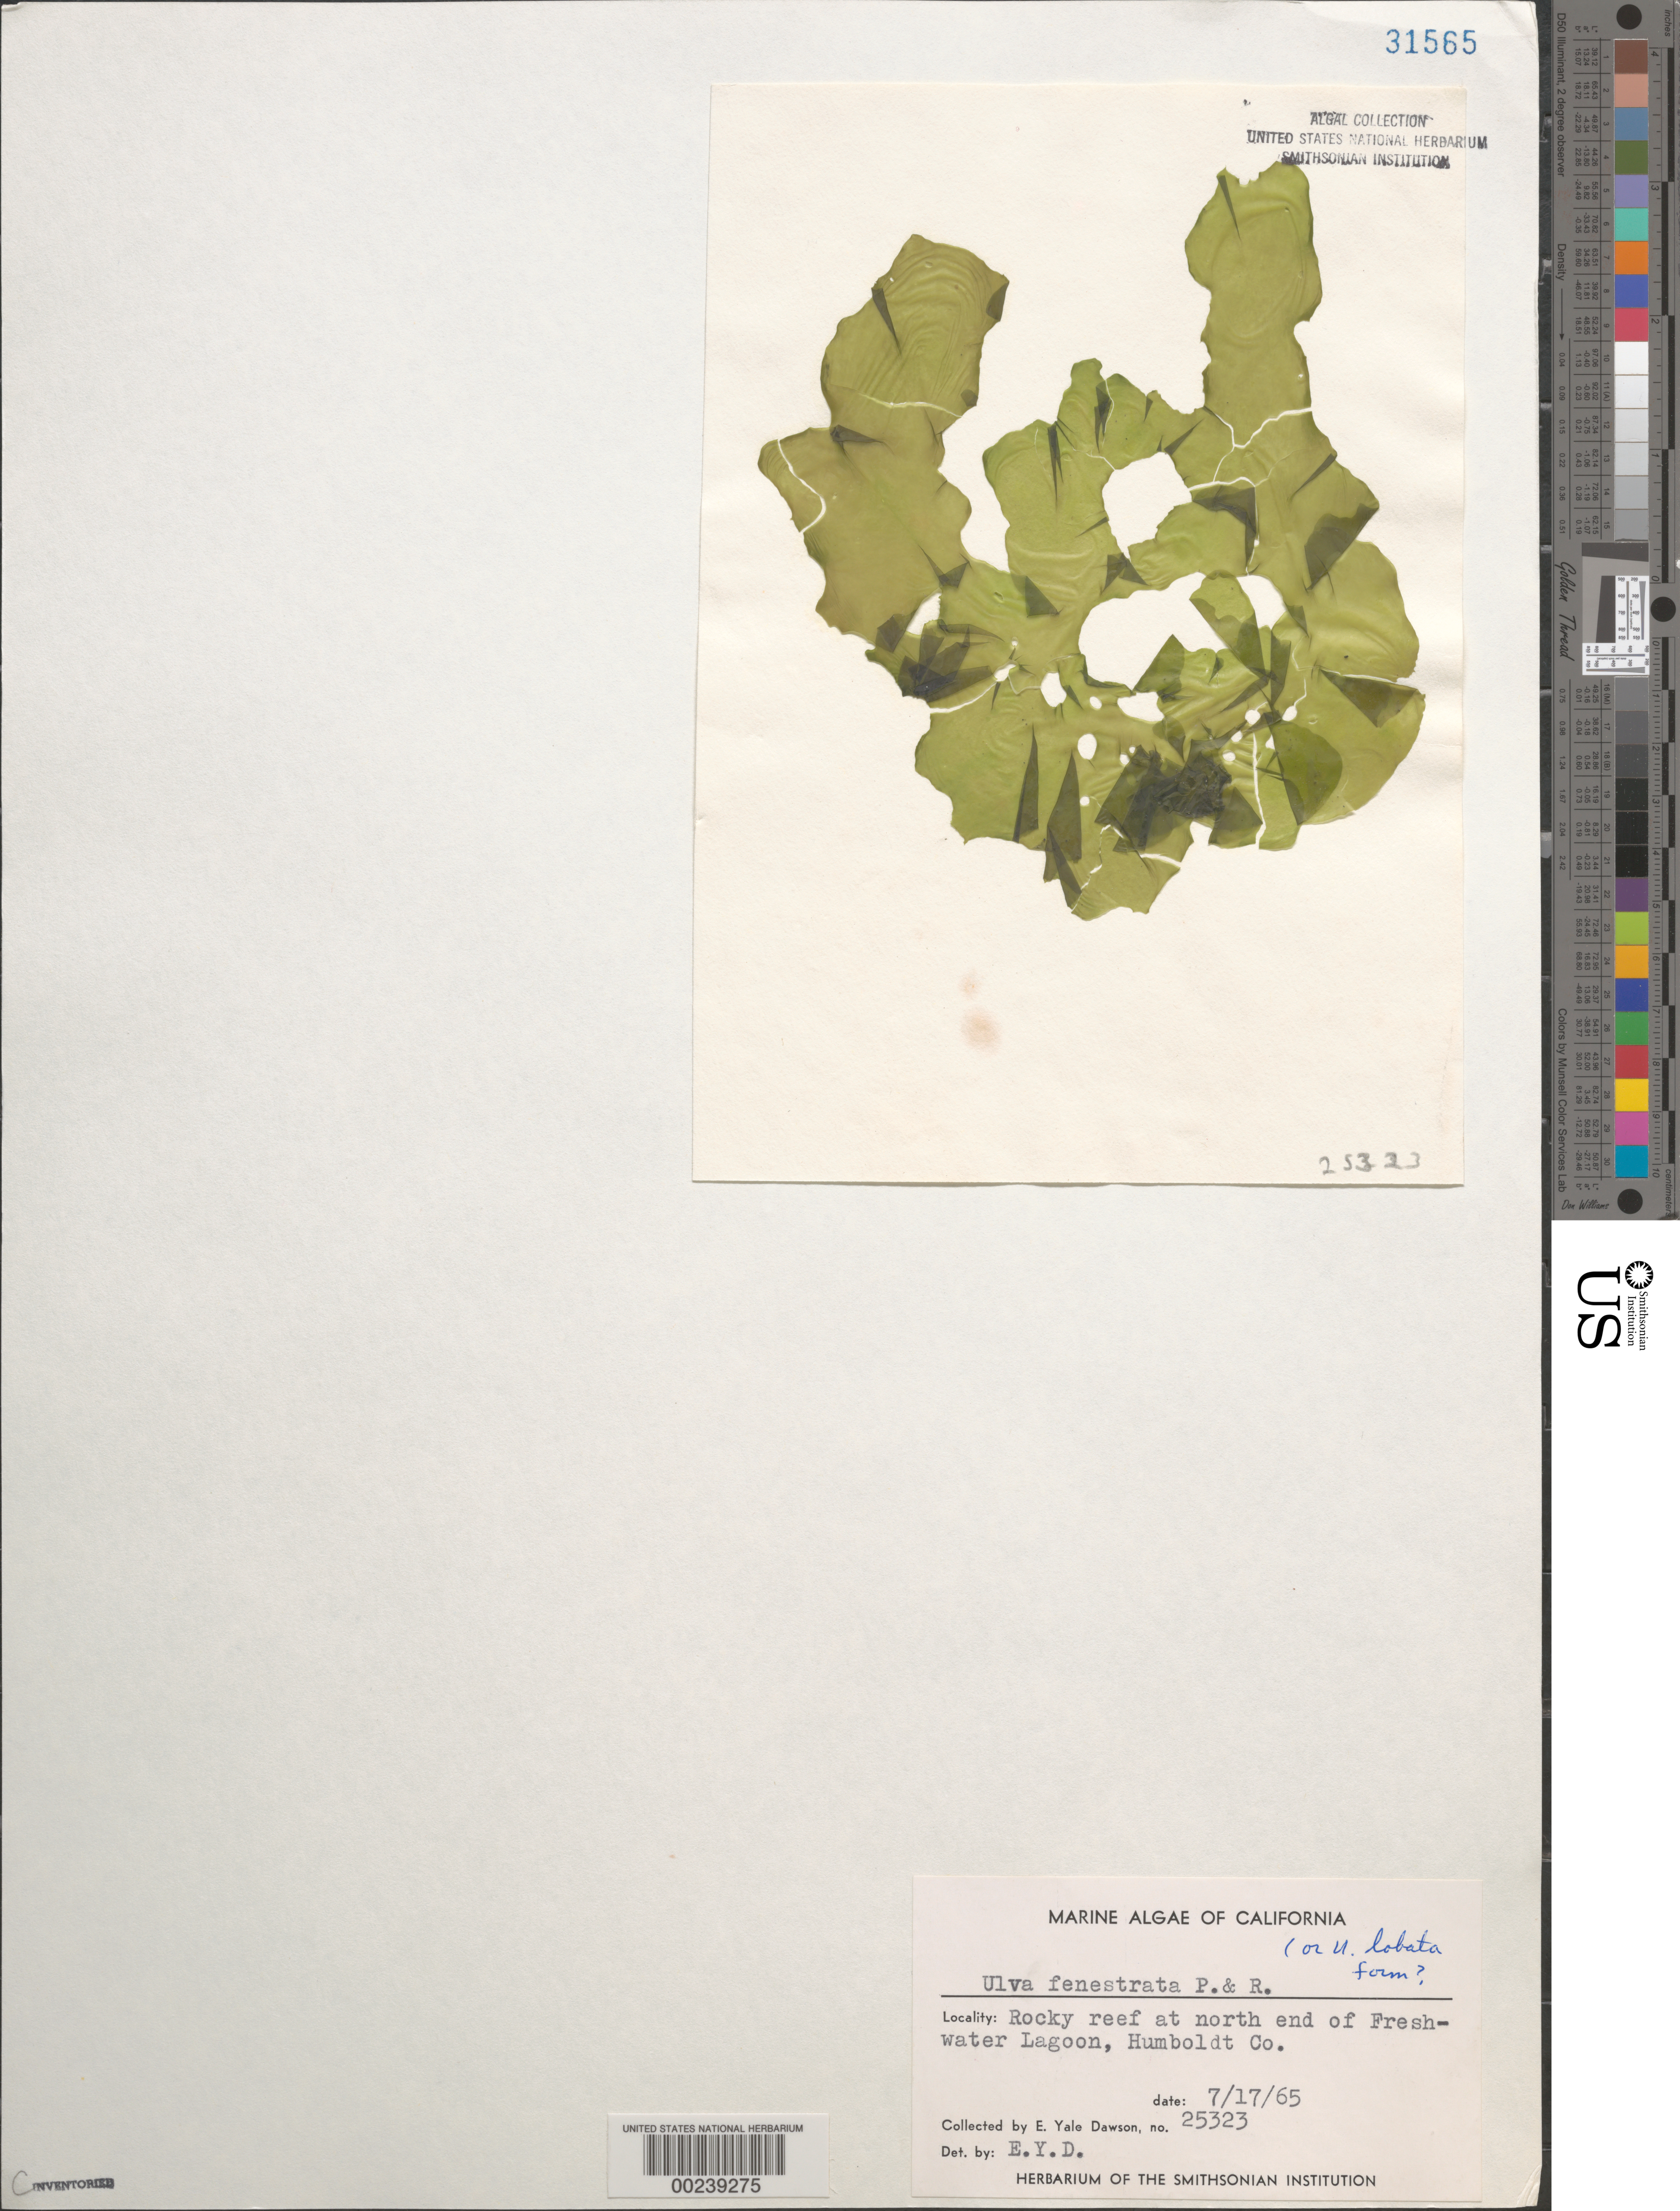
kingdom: Plantae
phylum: Chlorophyta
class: Ulvophyceae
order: Ulvales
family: Ulvaceae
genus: Ulva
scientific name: Ulva fenestrata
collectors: E. Y. Dawson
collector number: EYD 25323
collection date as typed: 17 Jul 1965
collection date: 1965-07-17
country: United States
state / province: California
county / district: Humboldt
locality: Freshwater Lagoon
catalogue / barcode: US 31565